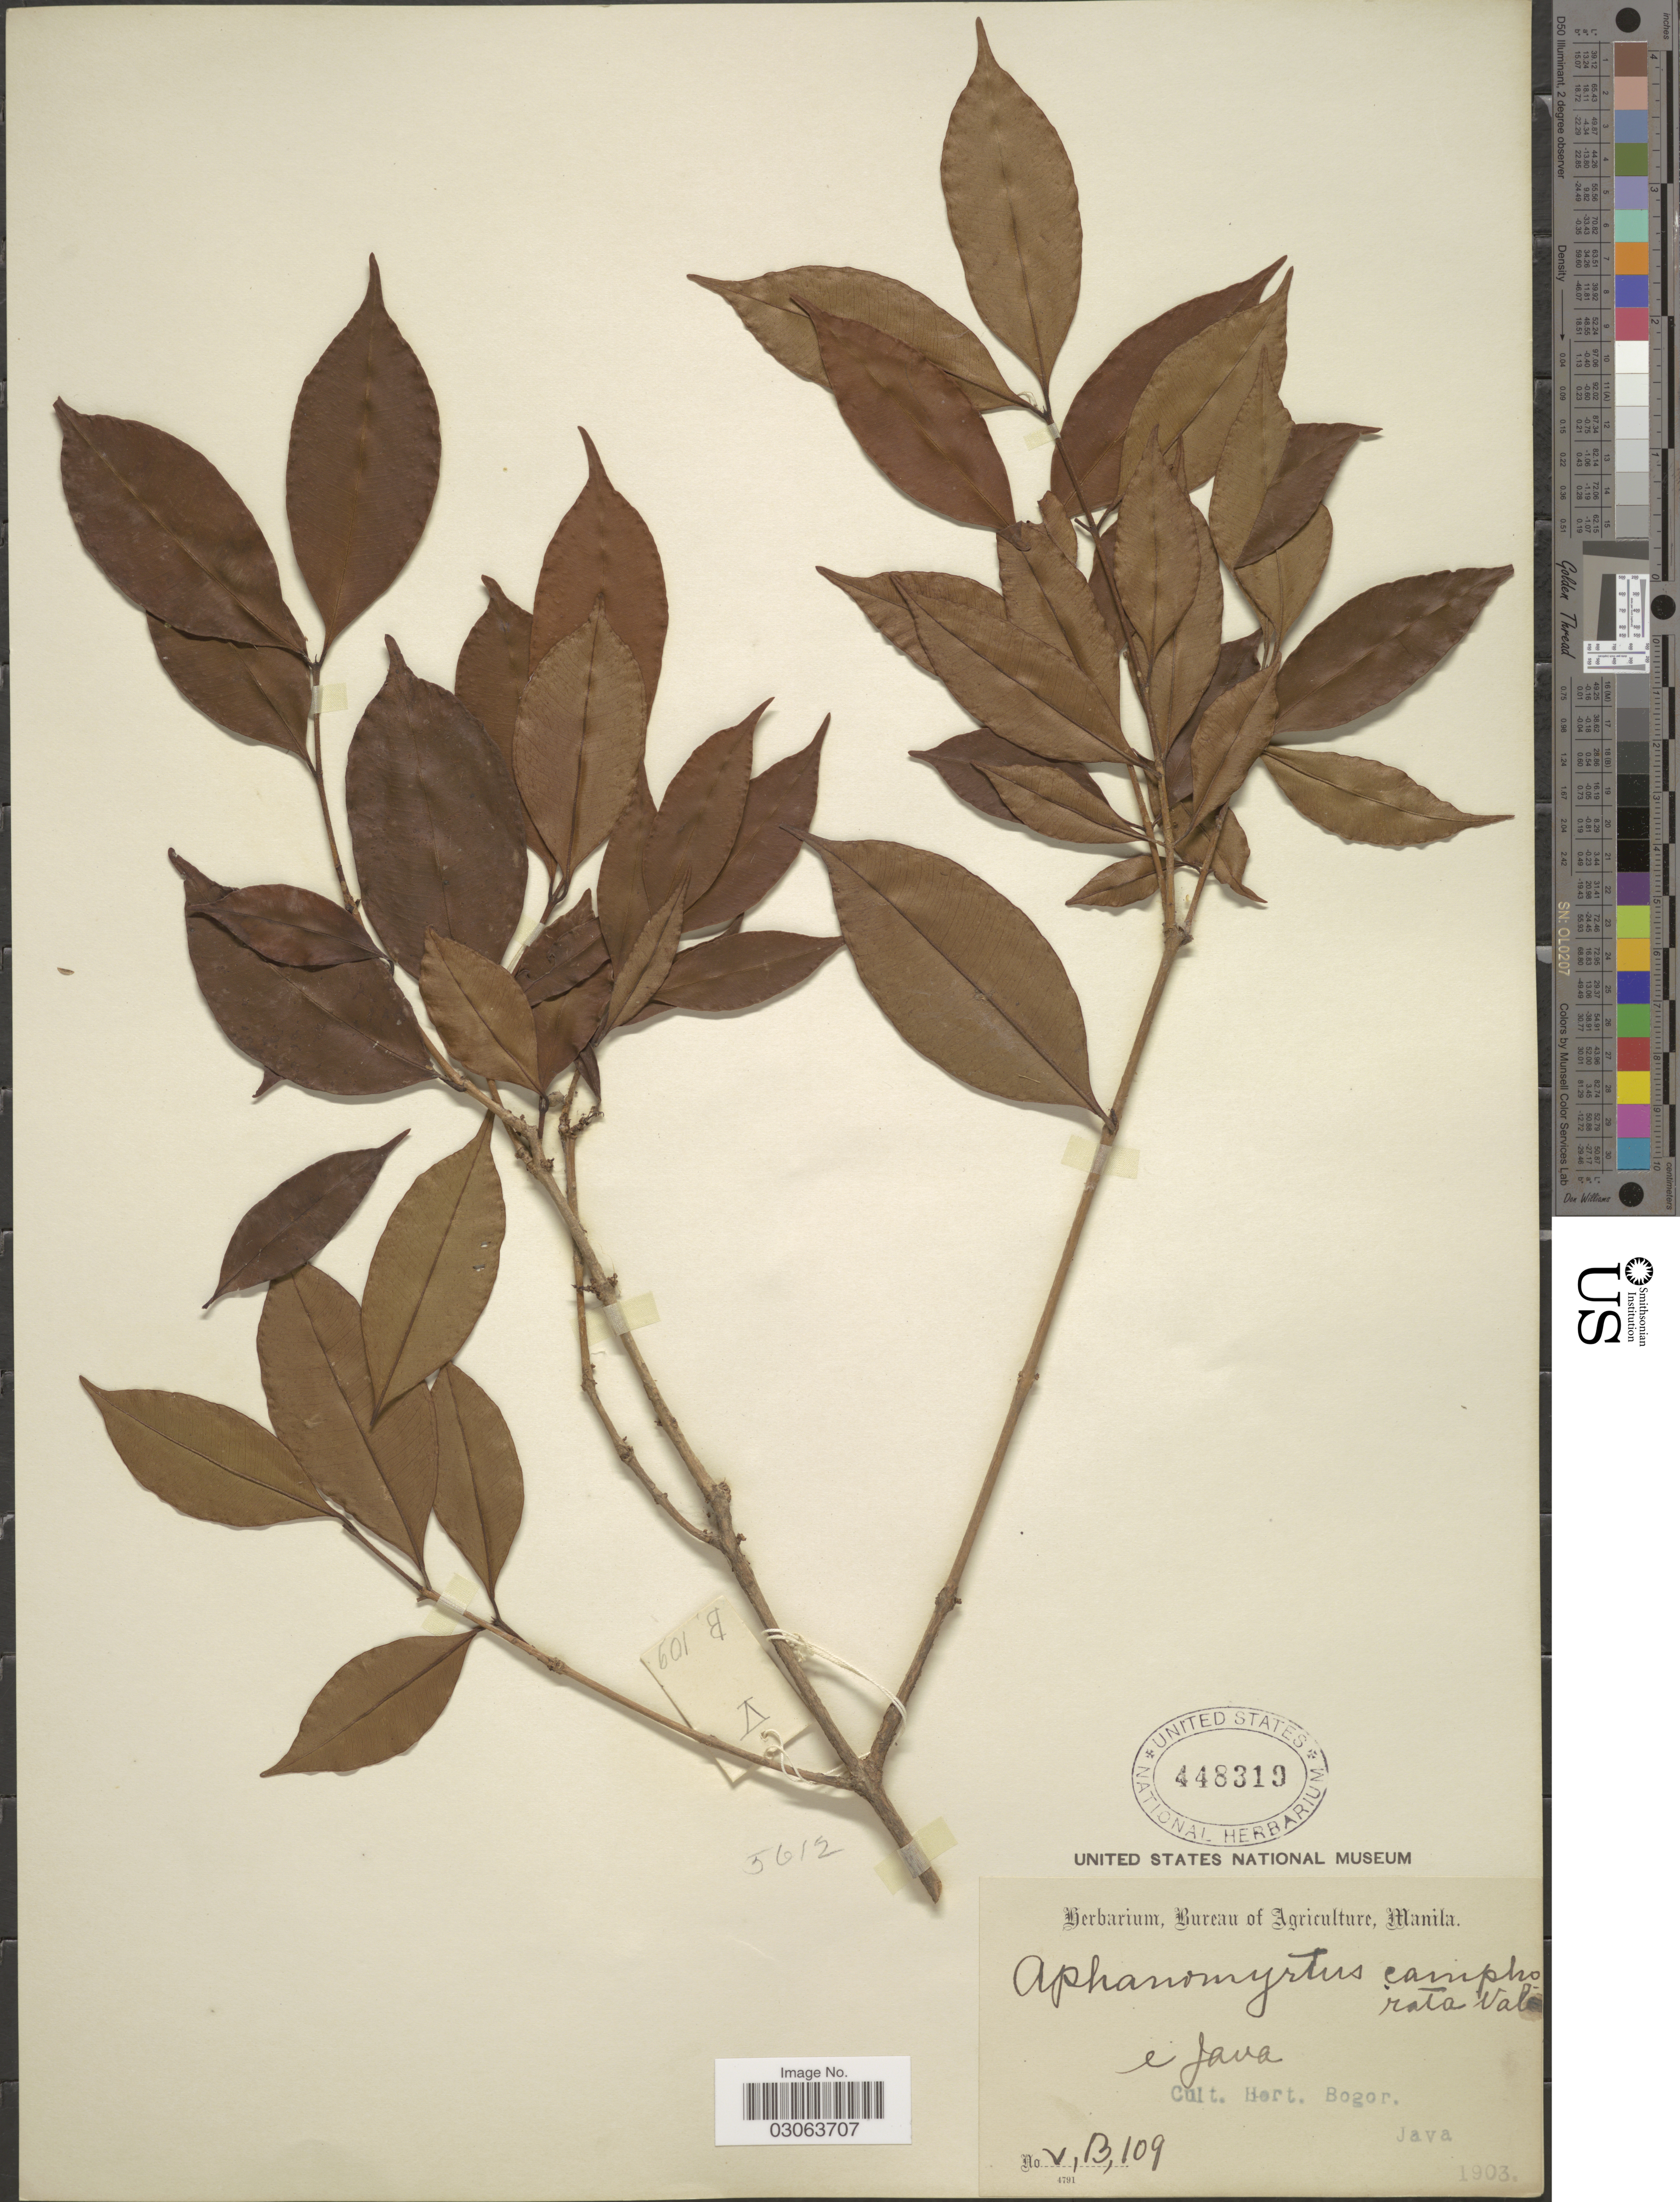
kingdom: Plantae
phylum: Tracheophyta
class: Magnoliopsida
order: Myrtales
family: Myrtaceae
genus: Syzygium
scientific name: Syzygium skiophilum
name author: (Duthie) Airy Shaw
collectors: Ex herb. Bureau of Agriculture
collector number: VB109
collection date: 1903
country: Indonesia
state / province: Java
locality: Cult. Hort. Bogor.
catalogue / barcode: US 448319